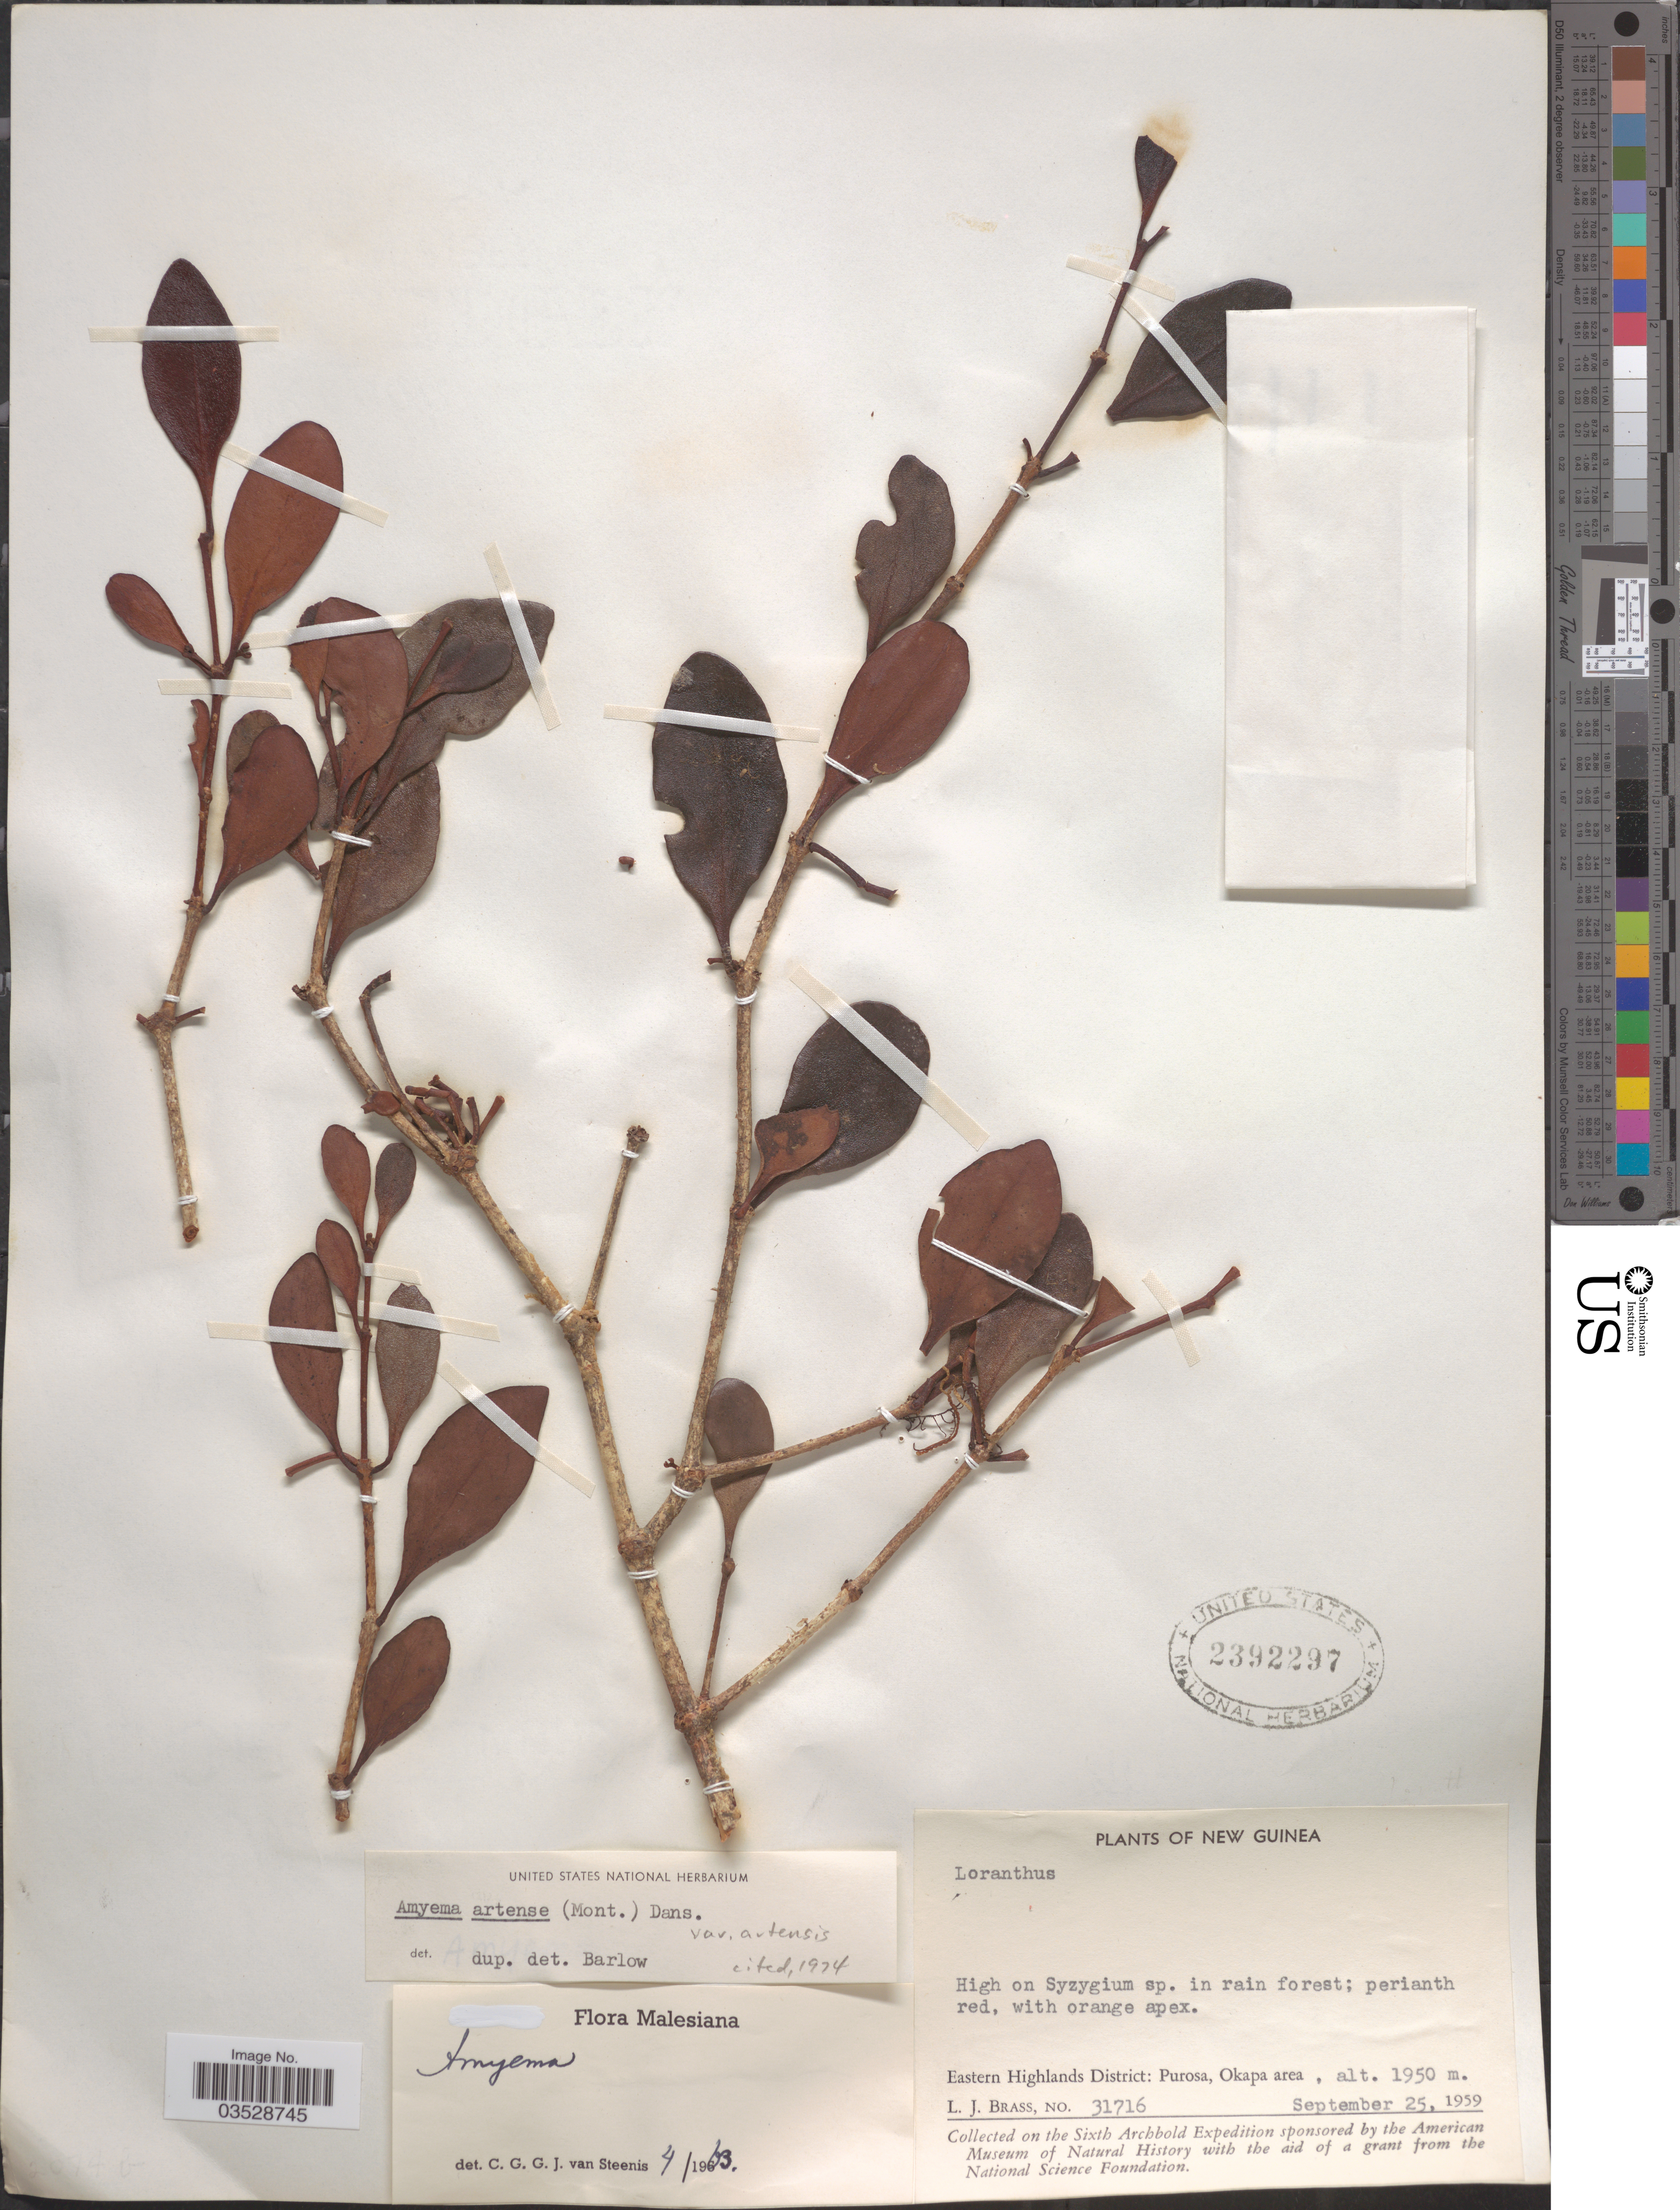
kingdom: Plantae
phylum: Tracheophyta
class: Magnoliopsida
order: Santalales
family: Loranthaceae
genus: Amyema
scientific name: Amyema artensis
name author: Danser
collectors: L. J. Brass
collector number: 31716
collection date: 1959-09-25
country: Papua New Guinea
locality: New Guinea. Eastern Highlands District: Purosa, Okapa area.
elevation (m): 1950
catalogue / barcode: US 2392297